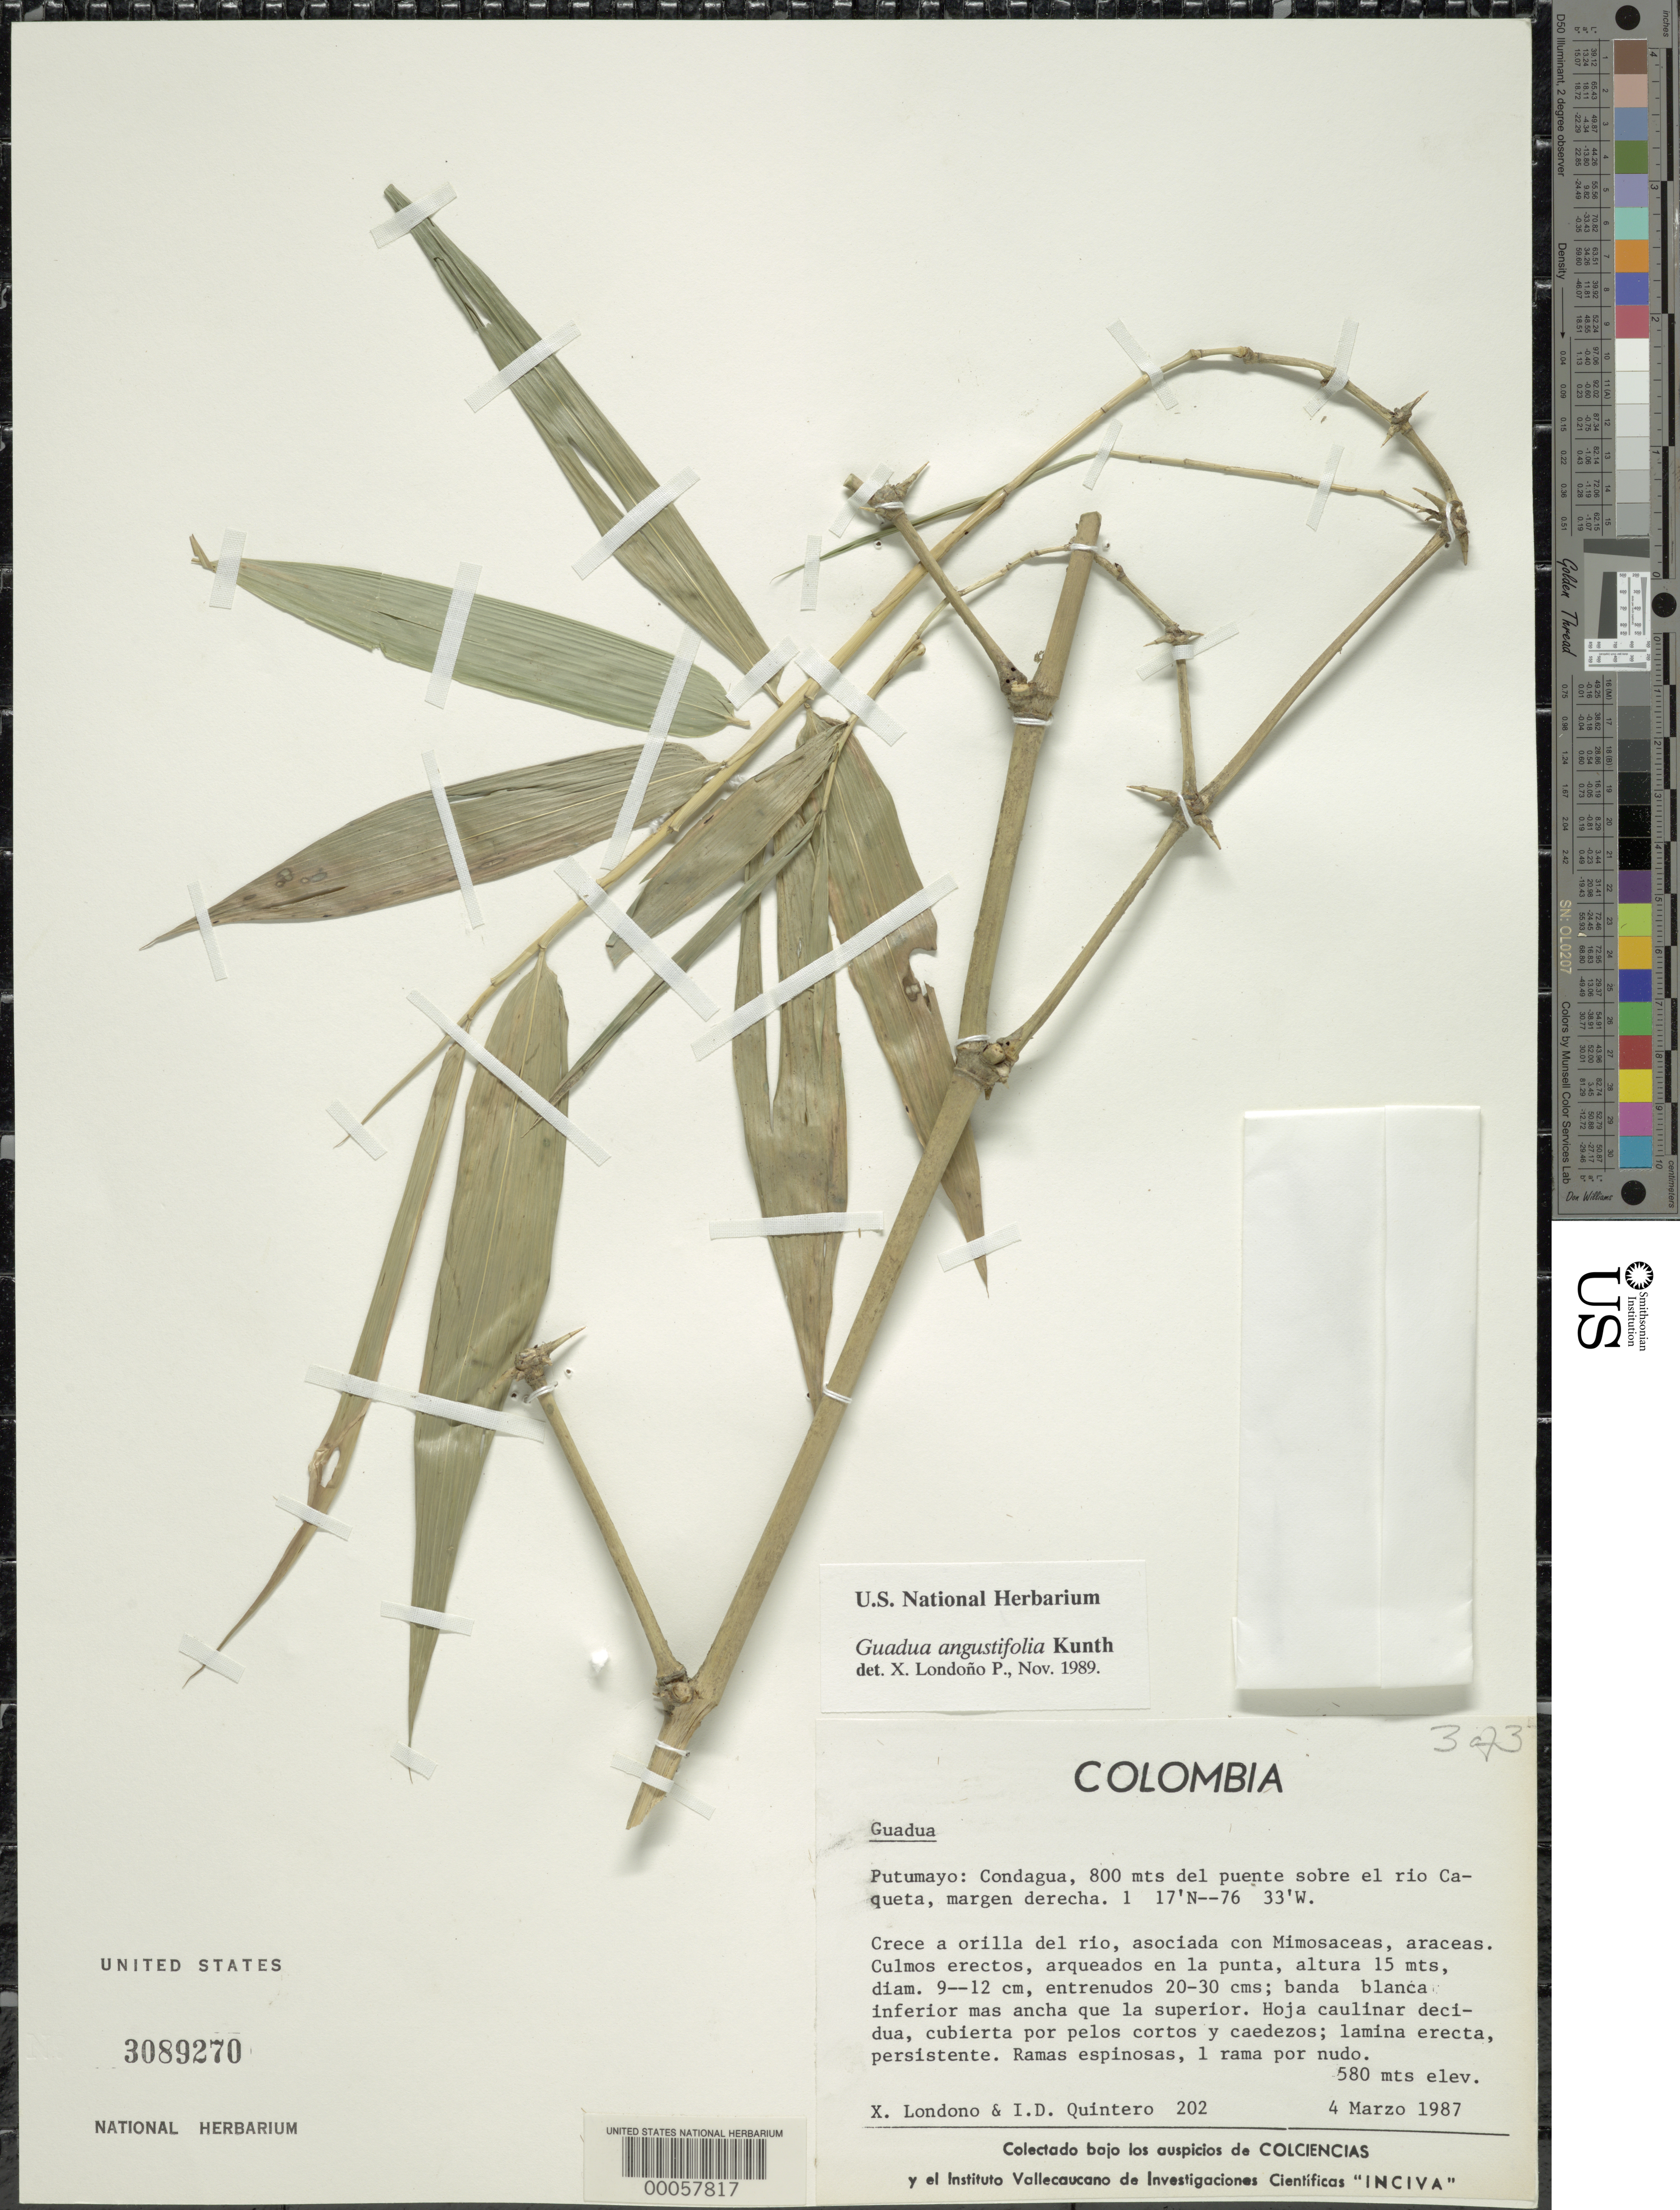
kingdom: Plantae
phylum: Tracheophyta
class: Liliopsida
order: Poales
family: Poaceae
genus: Guadua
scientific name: Guadua angustifolia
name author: Kunth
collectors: X. Londoño & I. Quintero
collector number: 202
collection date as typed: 04 Mar 1987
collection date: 1987-03-04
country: Colombia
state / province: Putumayo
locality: Condagua, 800m above the Rio Caqueta, right side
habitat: Edge of river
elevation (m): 580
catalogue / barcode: US 3089270